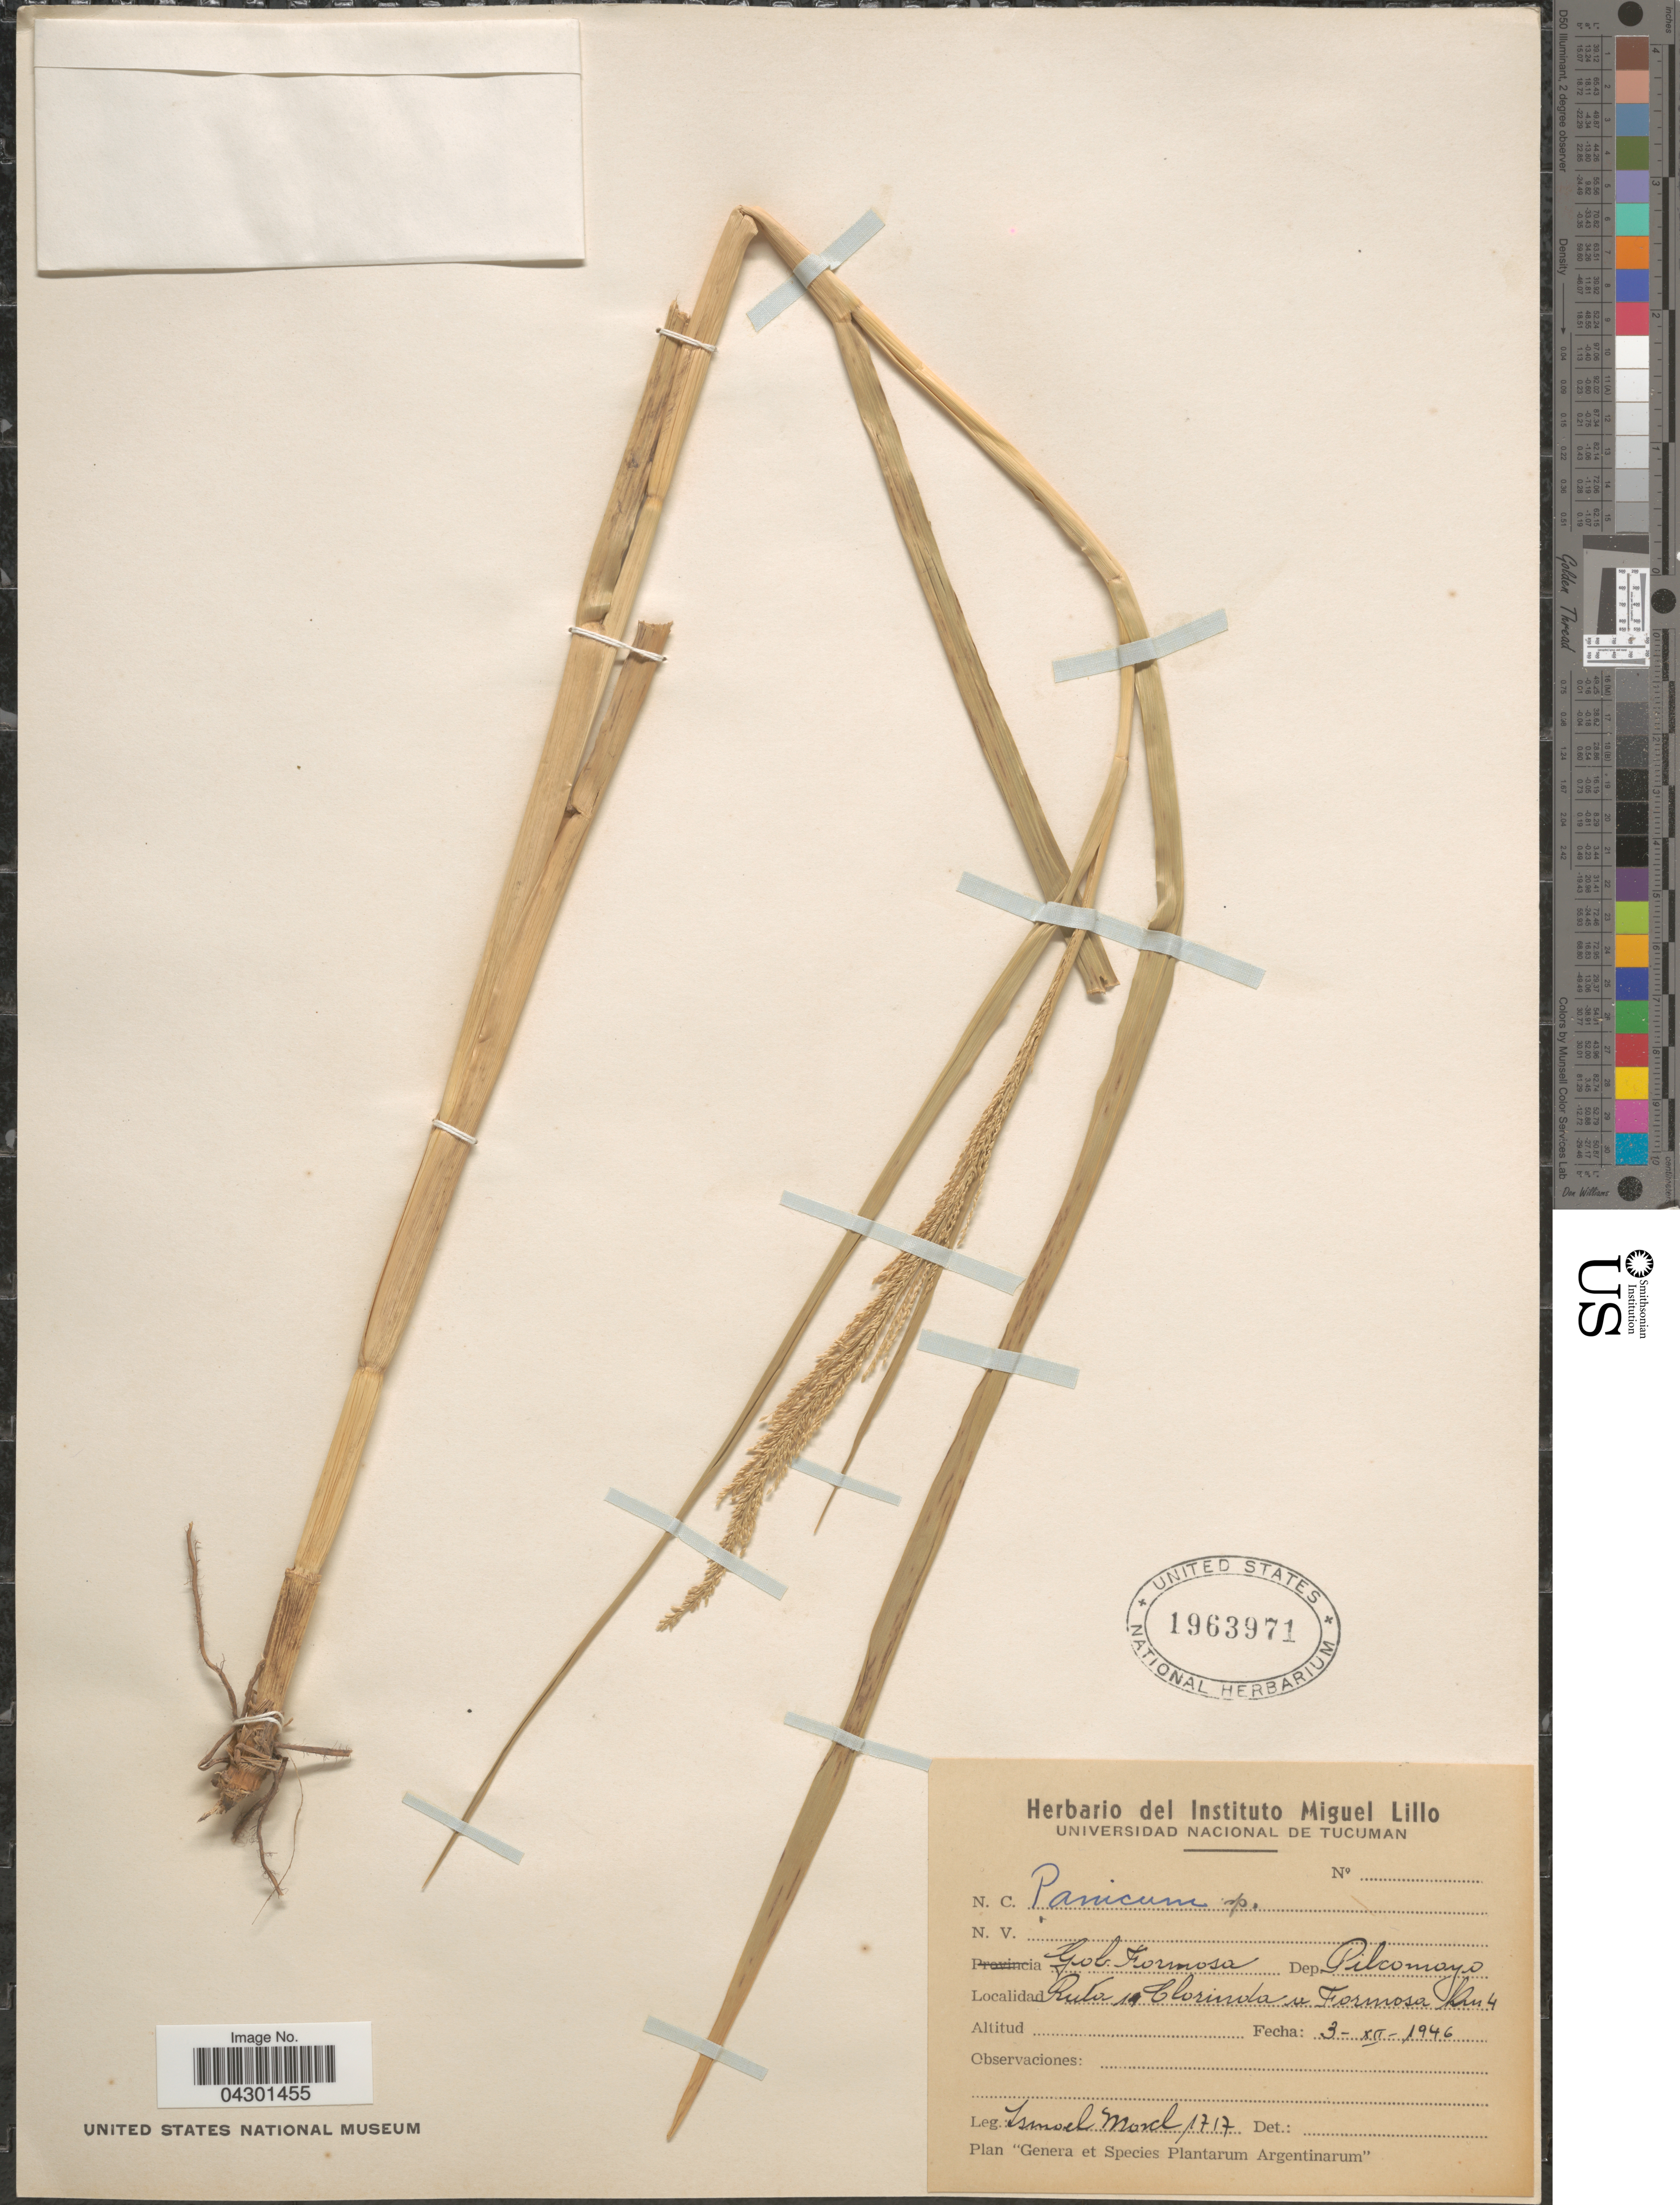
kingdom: Plantae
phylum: Tracheophyta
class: Liliopsida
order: Poales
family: Poaceae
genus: Panicum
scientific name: Panicum sp.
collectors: I. Morel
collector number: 1717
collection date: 1946-12-03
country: Argentina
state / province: Formosa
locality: Gob. Formosa. Dep. Pilcomayo. Ruta 11 Clorinda a Formosa km 4.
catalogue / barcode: US 1963971